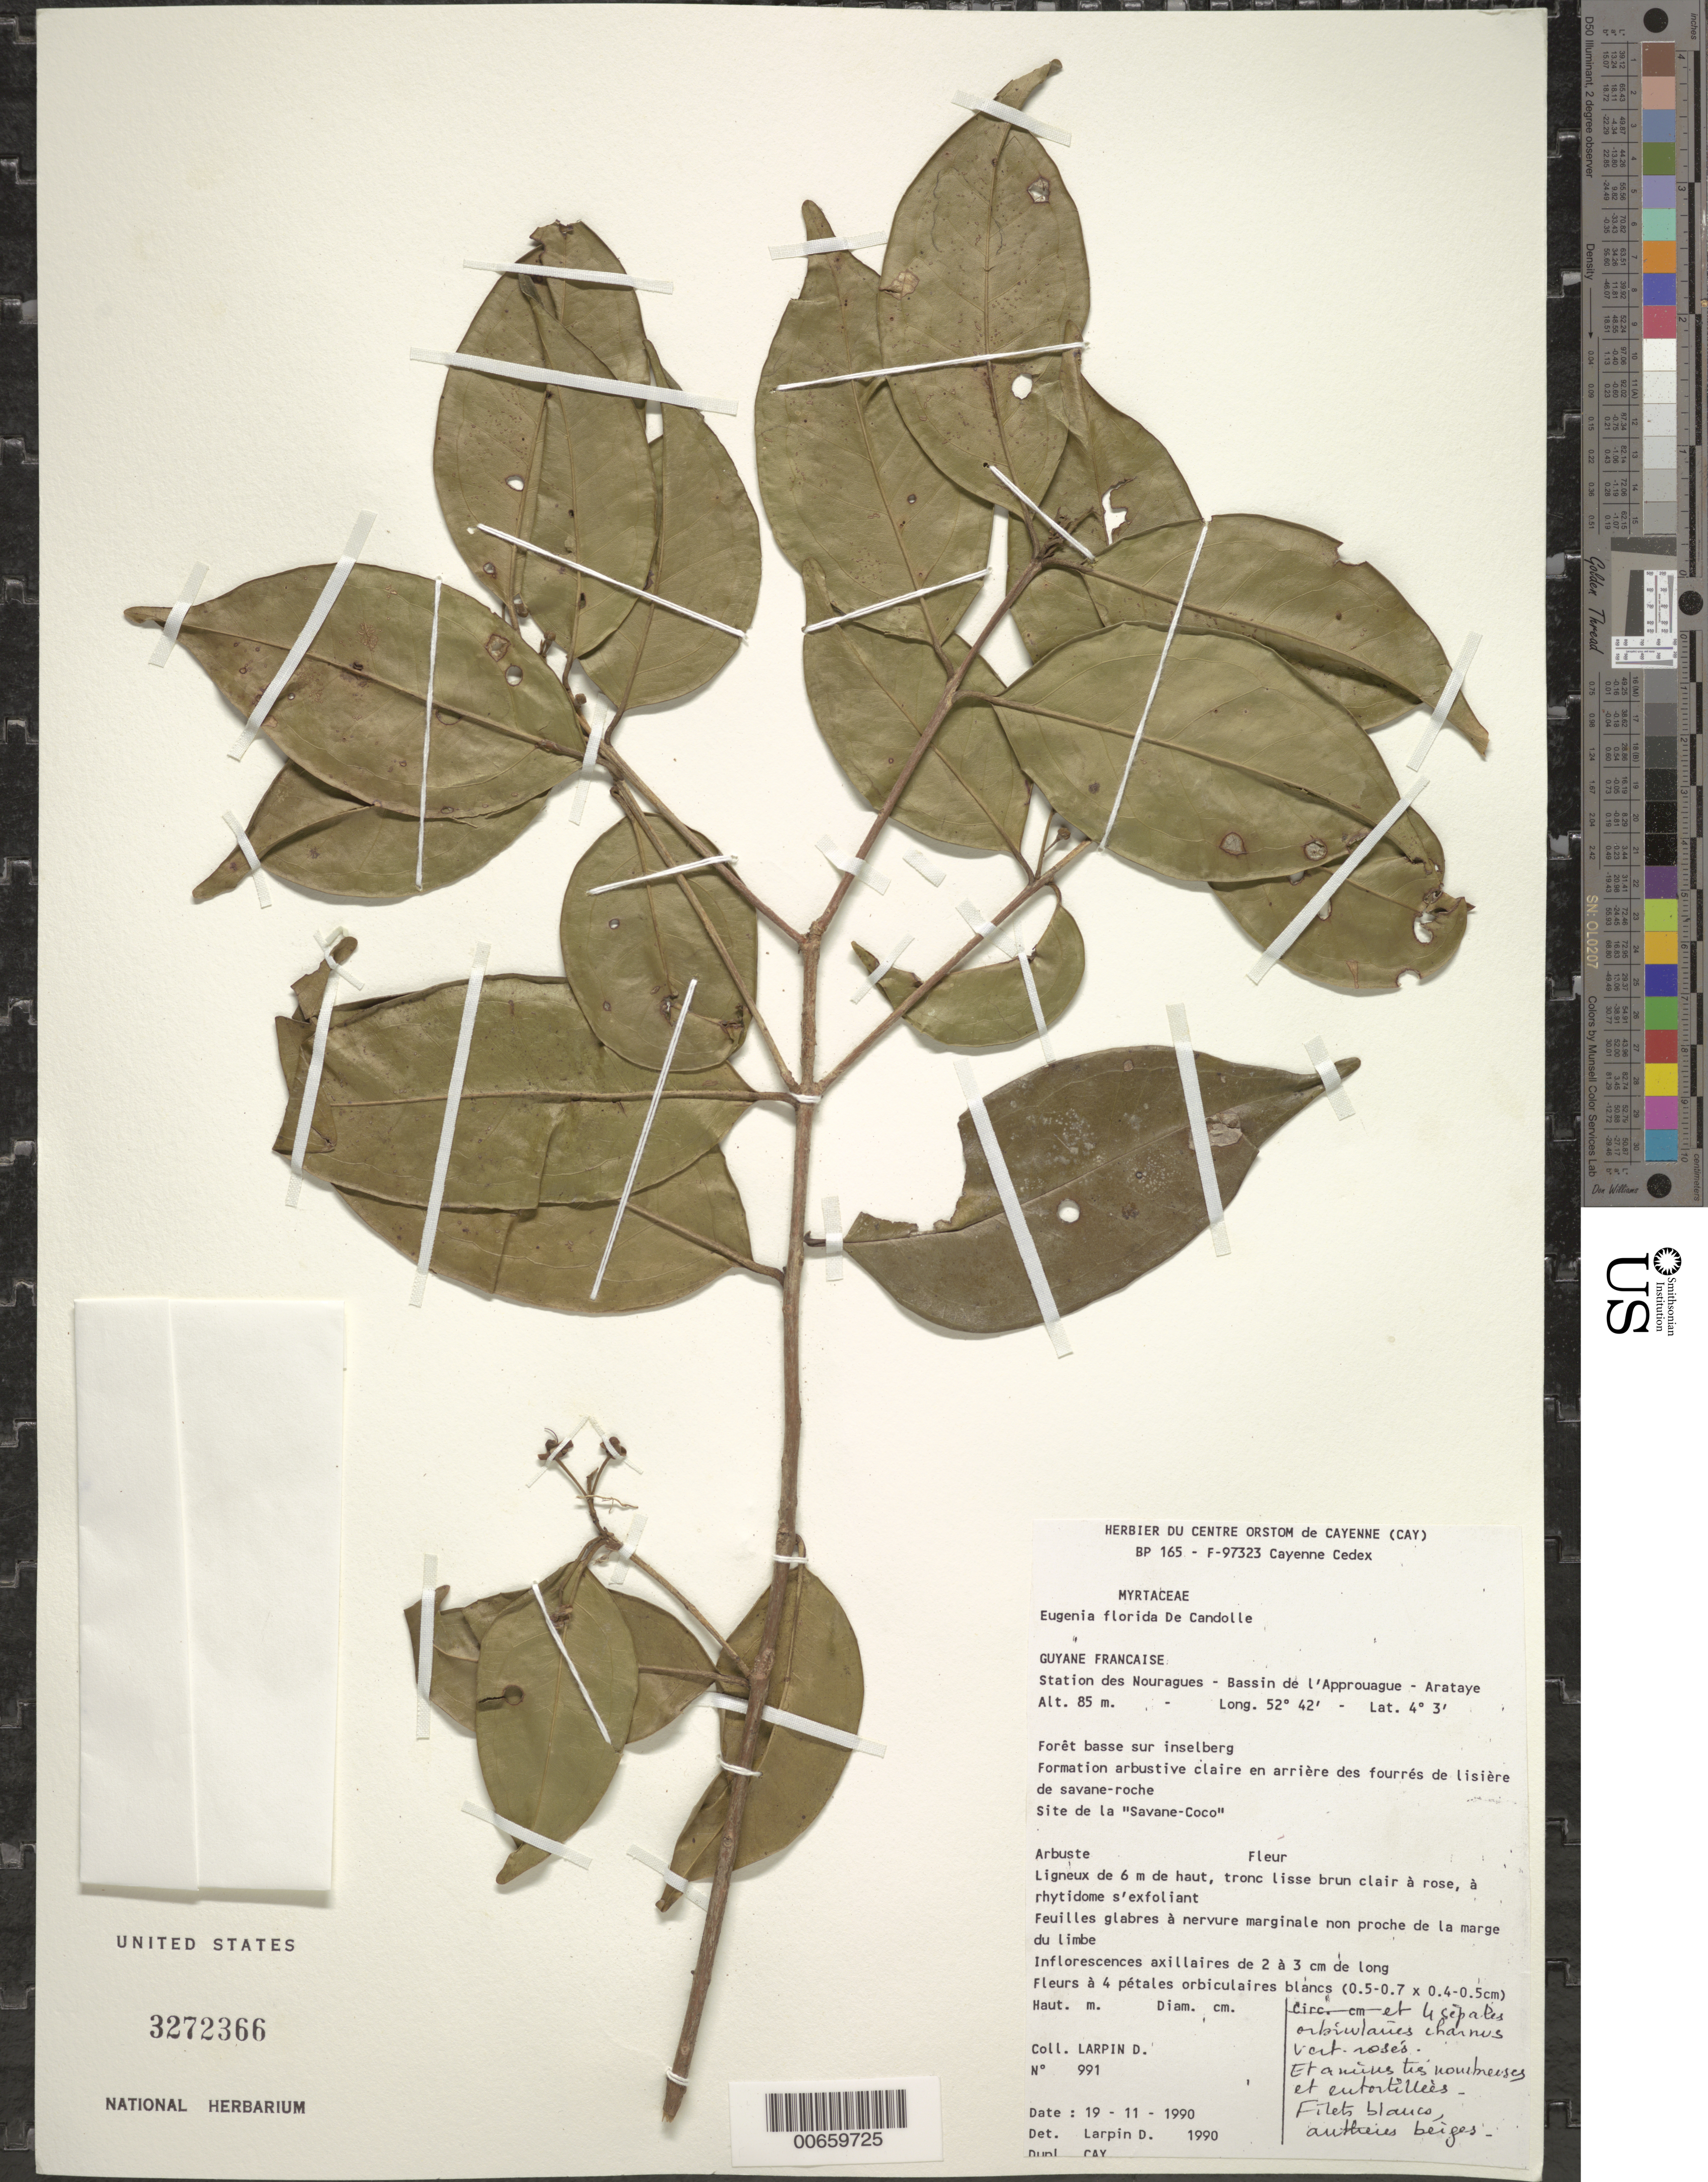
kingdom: Plantae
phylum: Tracheophyta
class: Magnoliopsida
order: Myrtales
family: Myrtaceae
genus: Eugenia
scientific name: Eugenia florida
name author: DC.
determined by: Larpin, D.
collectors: D. Larpin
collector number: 991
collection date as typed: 19-Nov-90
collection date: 1990-11-19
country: French Guiana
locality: Station des Nouragues, Bassin de l'Approuague, Arataye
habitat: Low altitude forest in inselberg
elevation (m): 85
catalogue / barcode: US 3272366